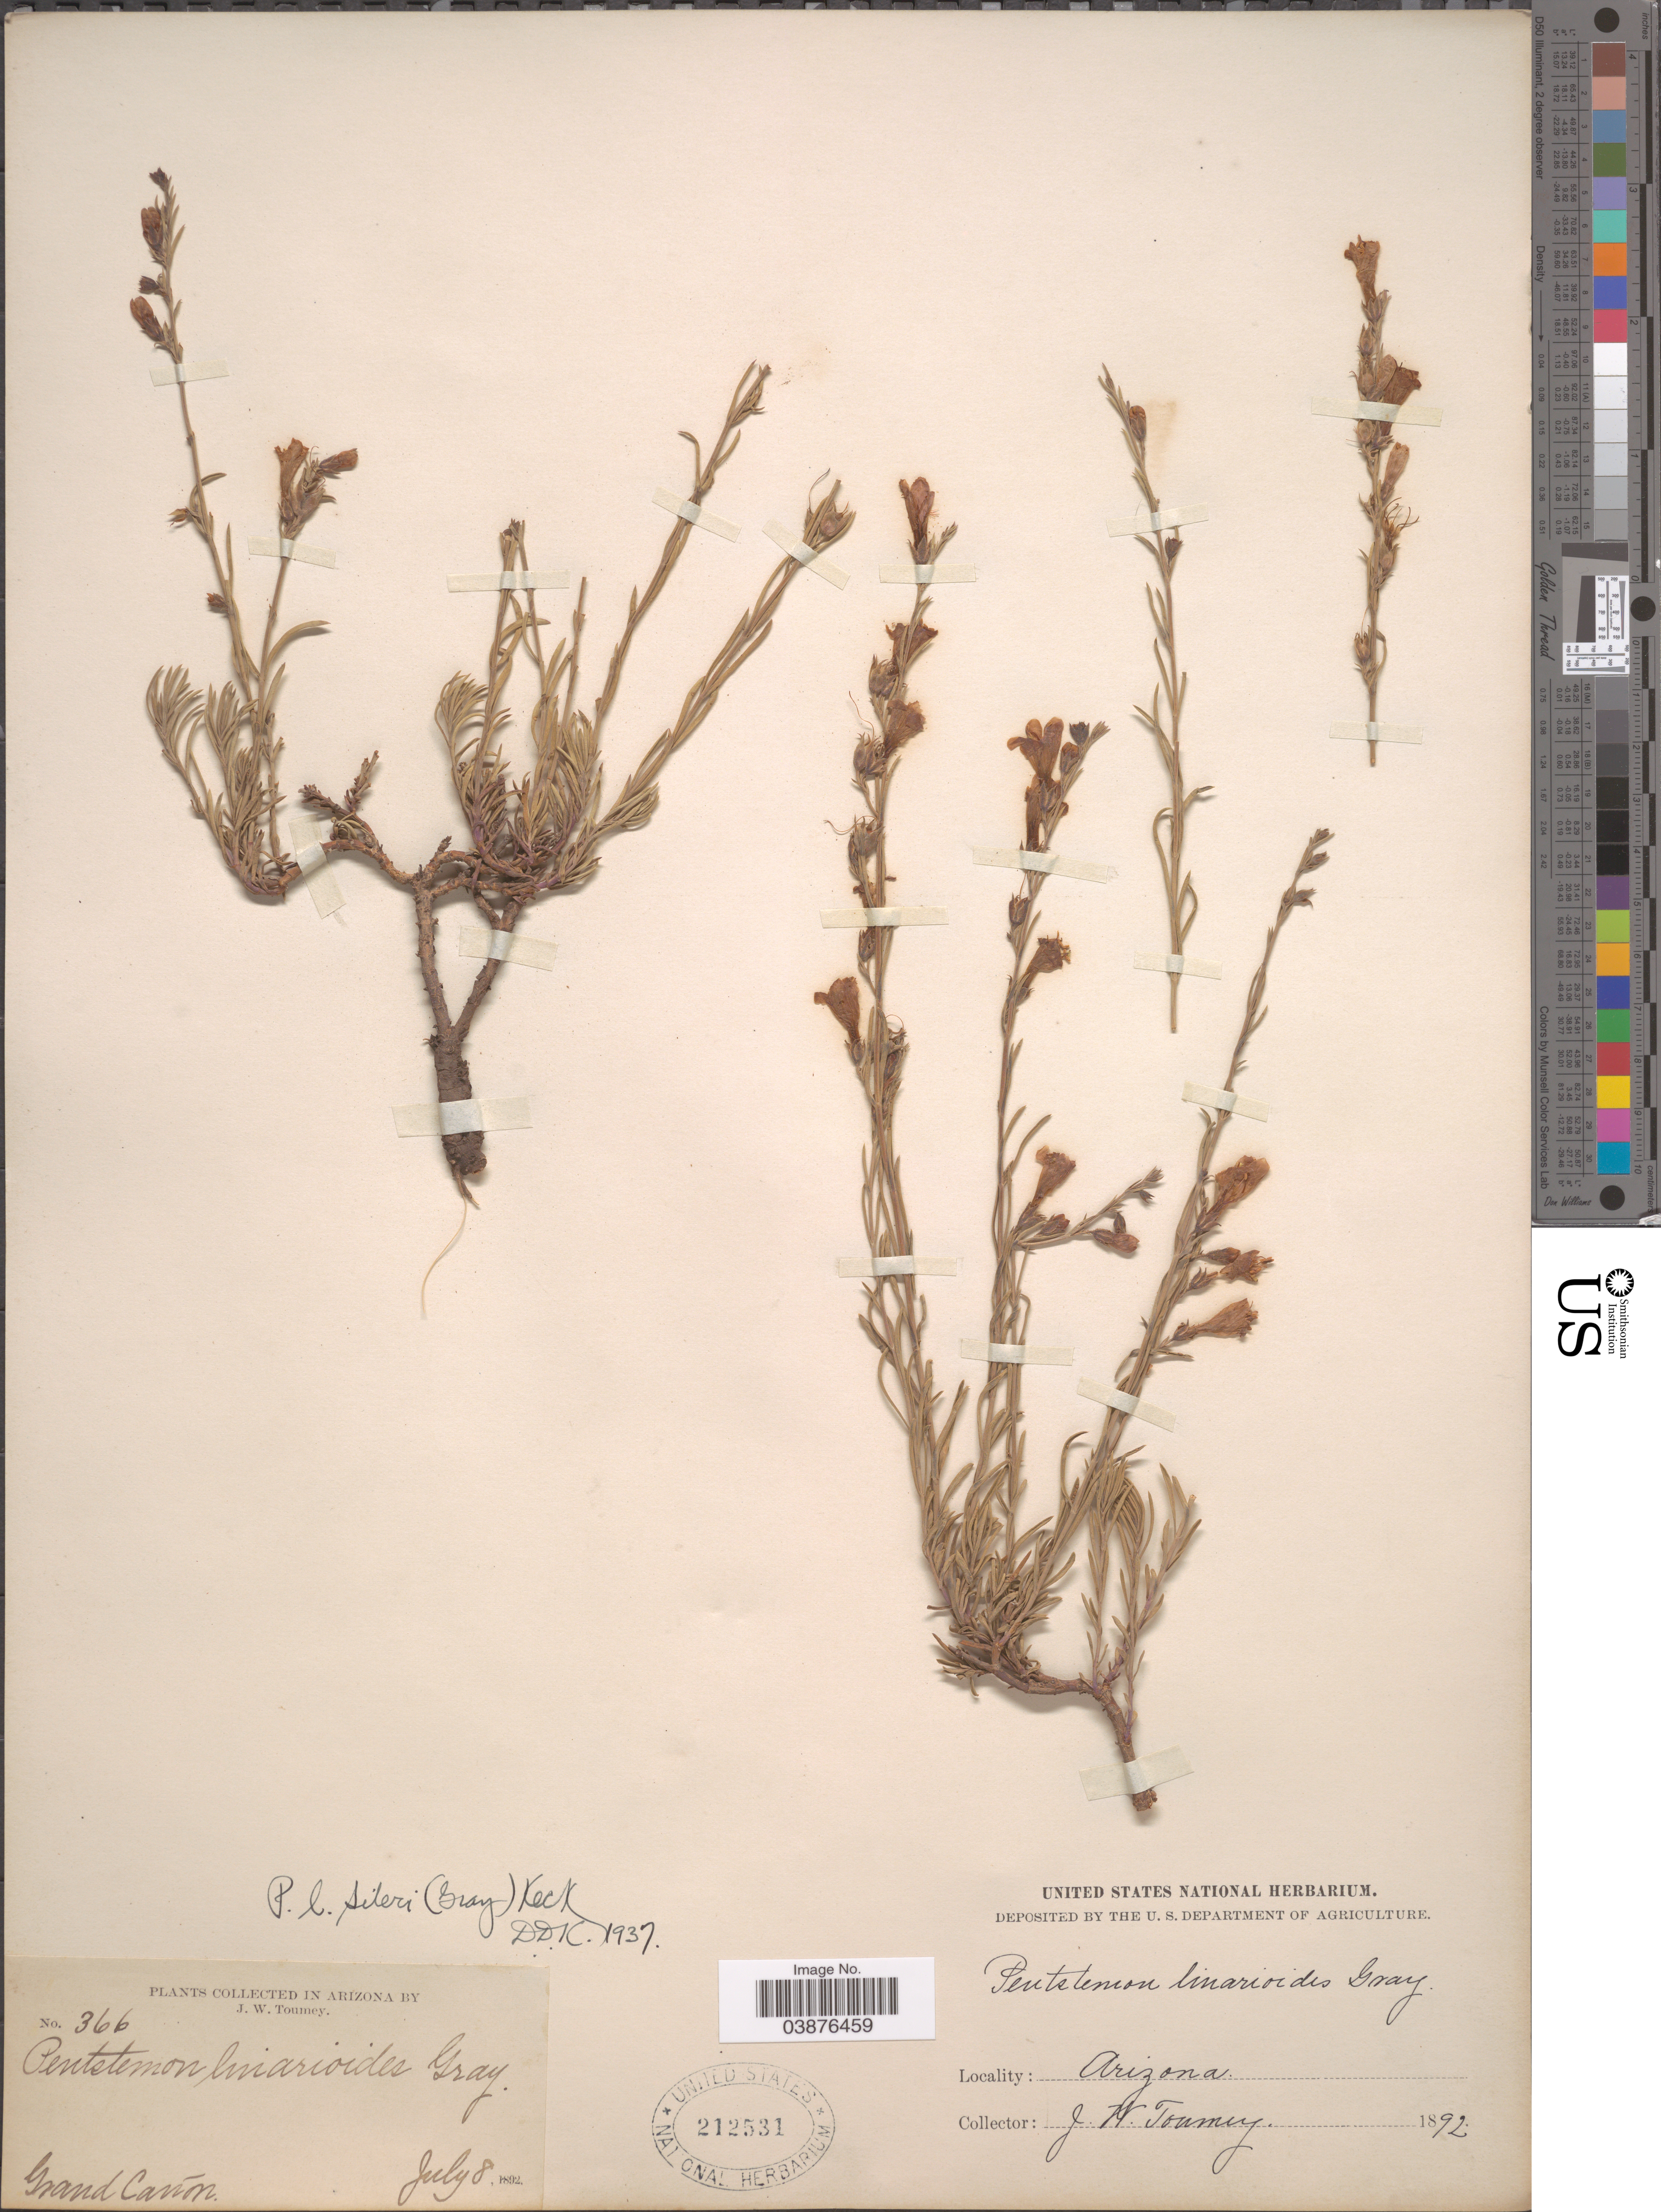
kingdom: Plantae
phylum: Tracheophyta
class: Magnoliopsida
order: Lamiales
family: Plantaginaceae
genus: Penstemon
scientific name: Penstemon linarioides subsp. compactifolius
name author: D.D. Keck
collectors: J. W. Toumey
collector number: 366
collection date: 1892-07-08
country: United States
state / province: Arizona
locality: Grand Cañon.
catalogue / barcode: US 212531